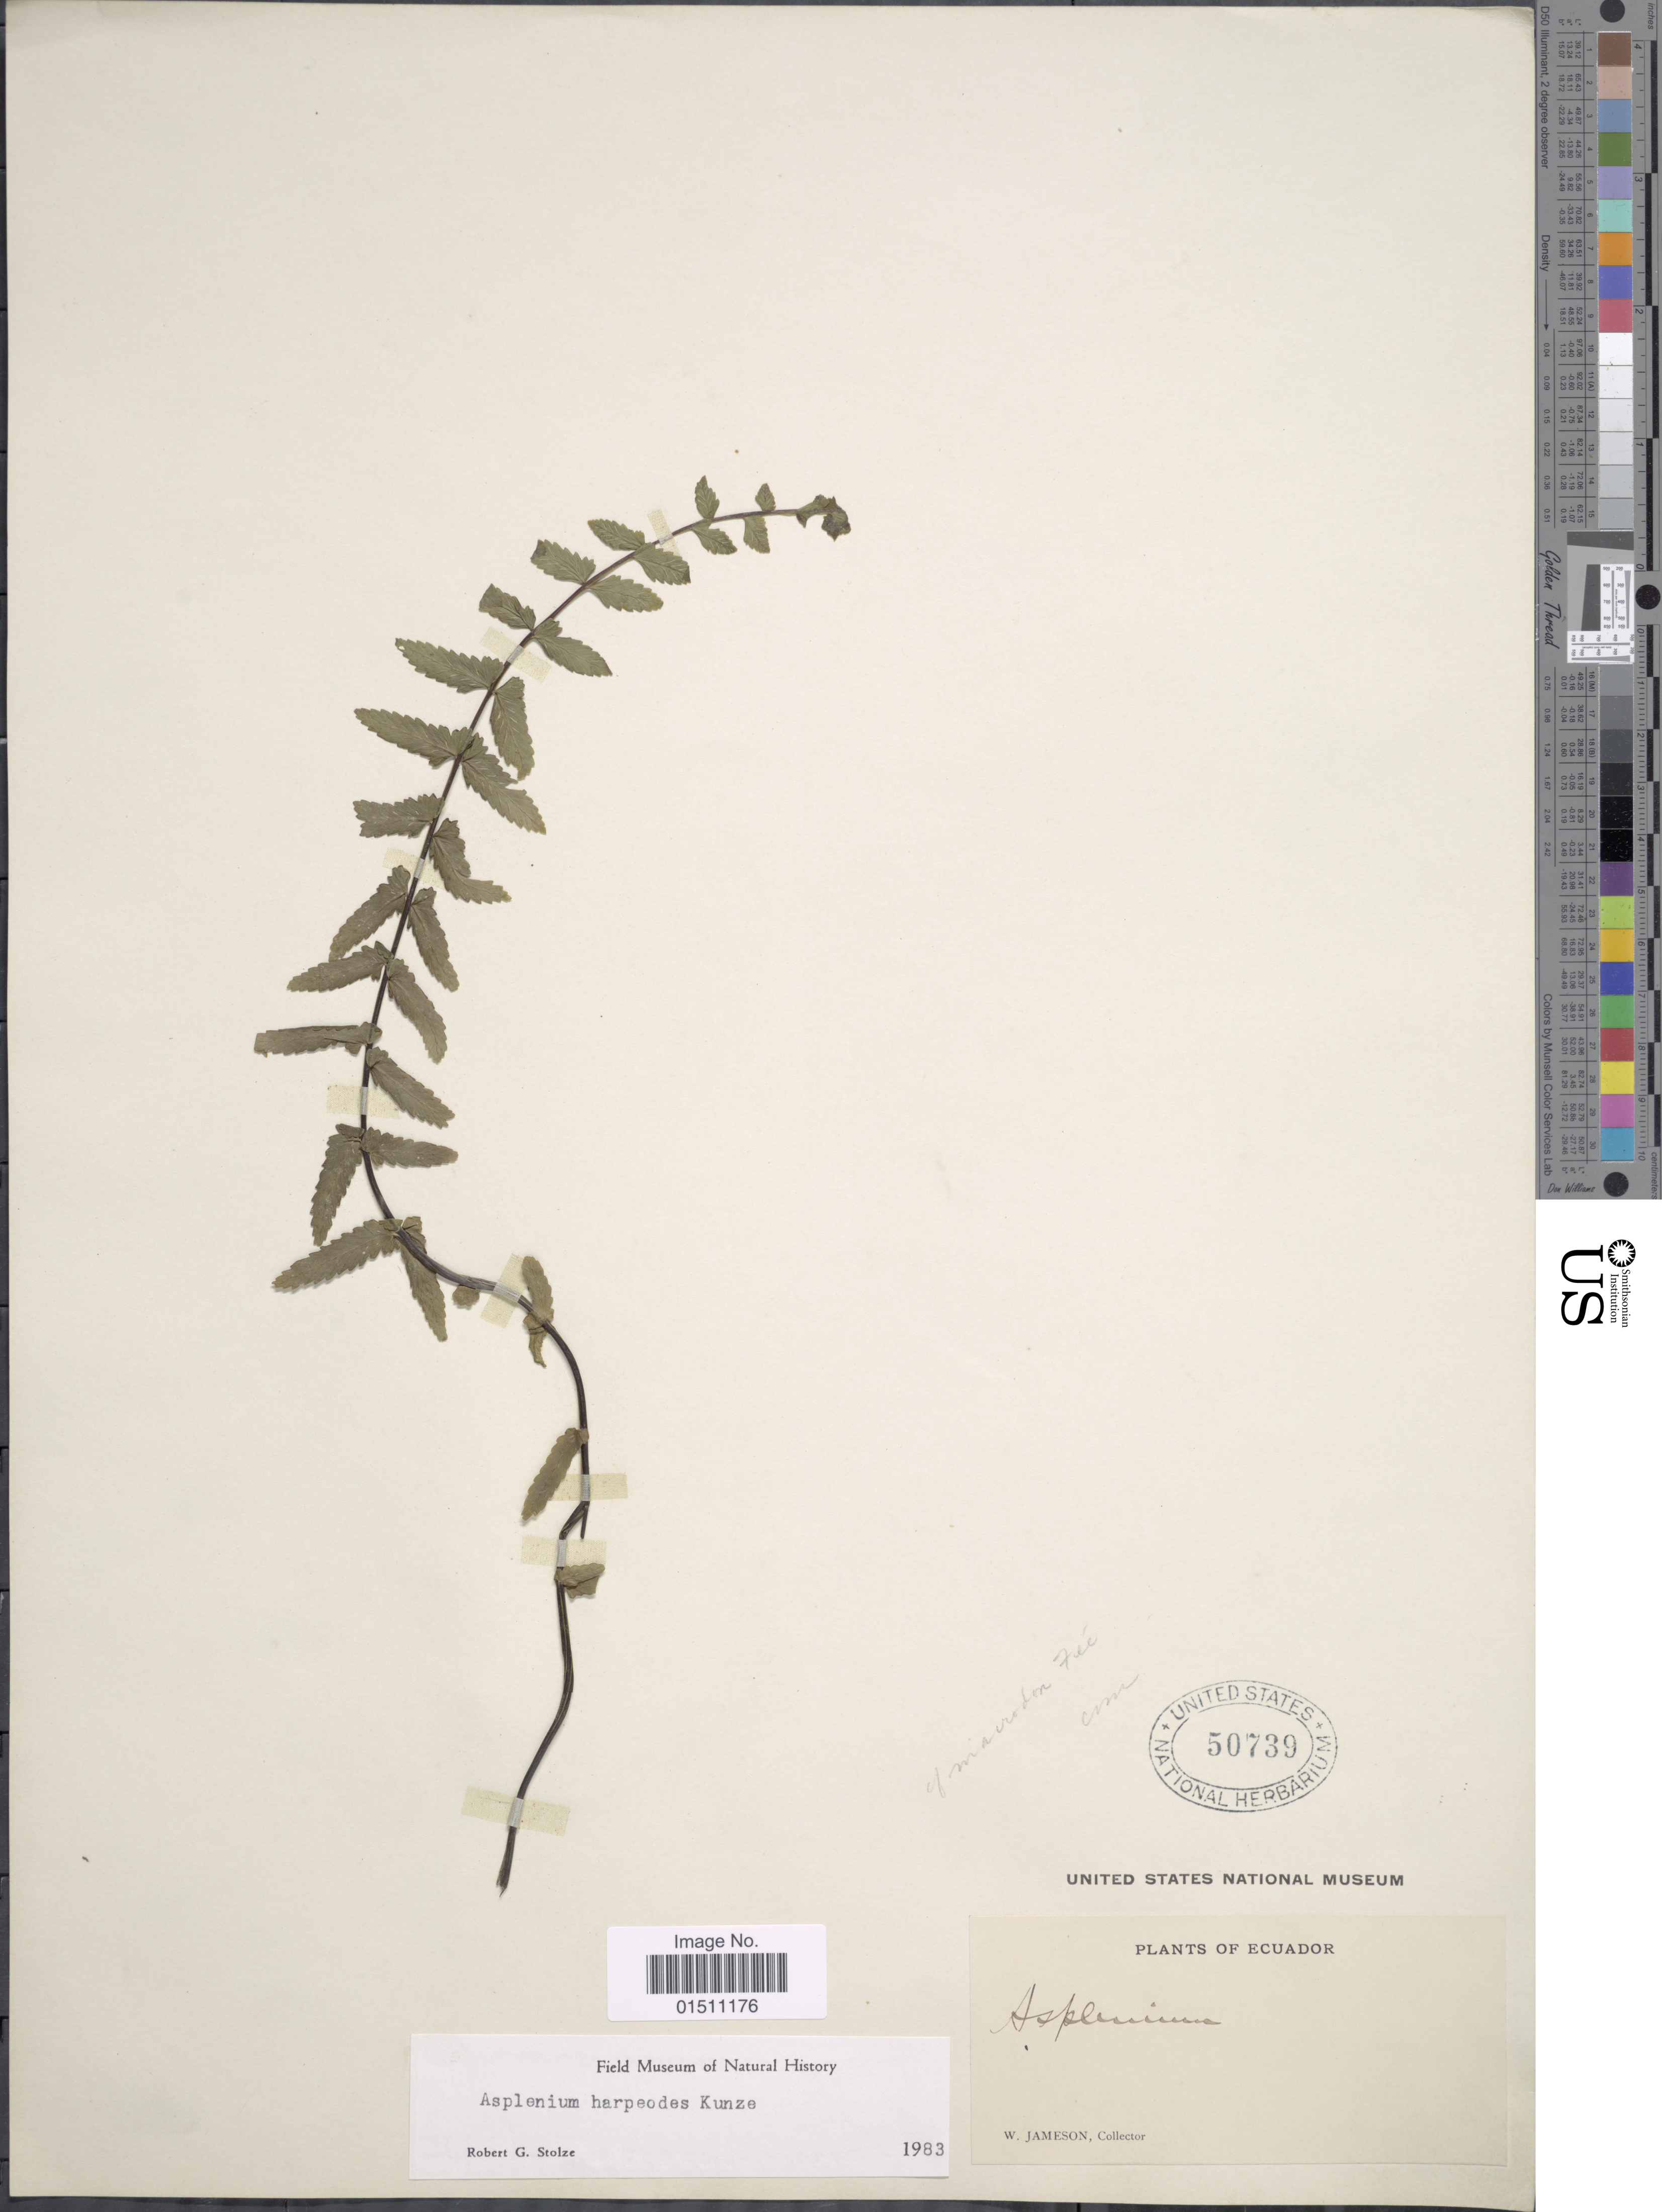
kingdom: Plantae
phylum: Tracheophyta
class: Polypodiopsida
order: Polypodiales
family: Aspleniaceae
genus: Asplenium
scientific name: Asplenium harpeodes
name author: Kunze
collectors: W. Jameson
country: Ecuador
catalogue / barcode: US 50739